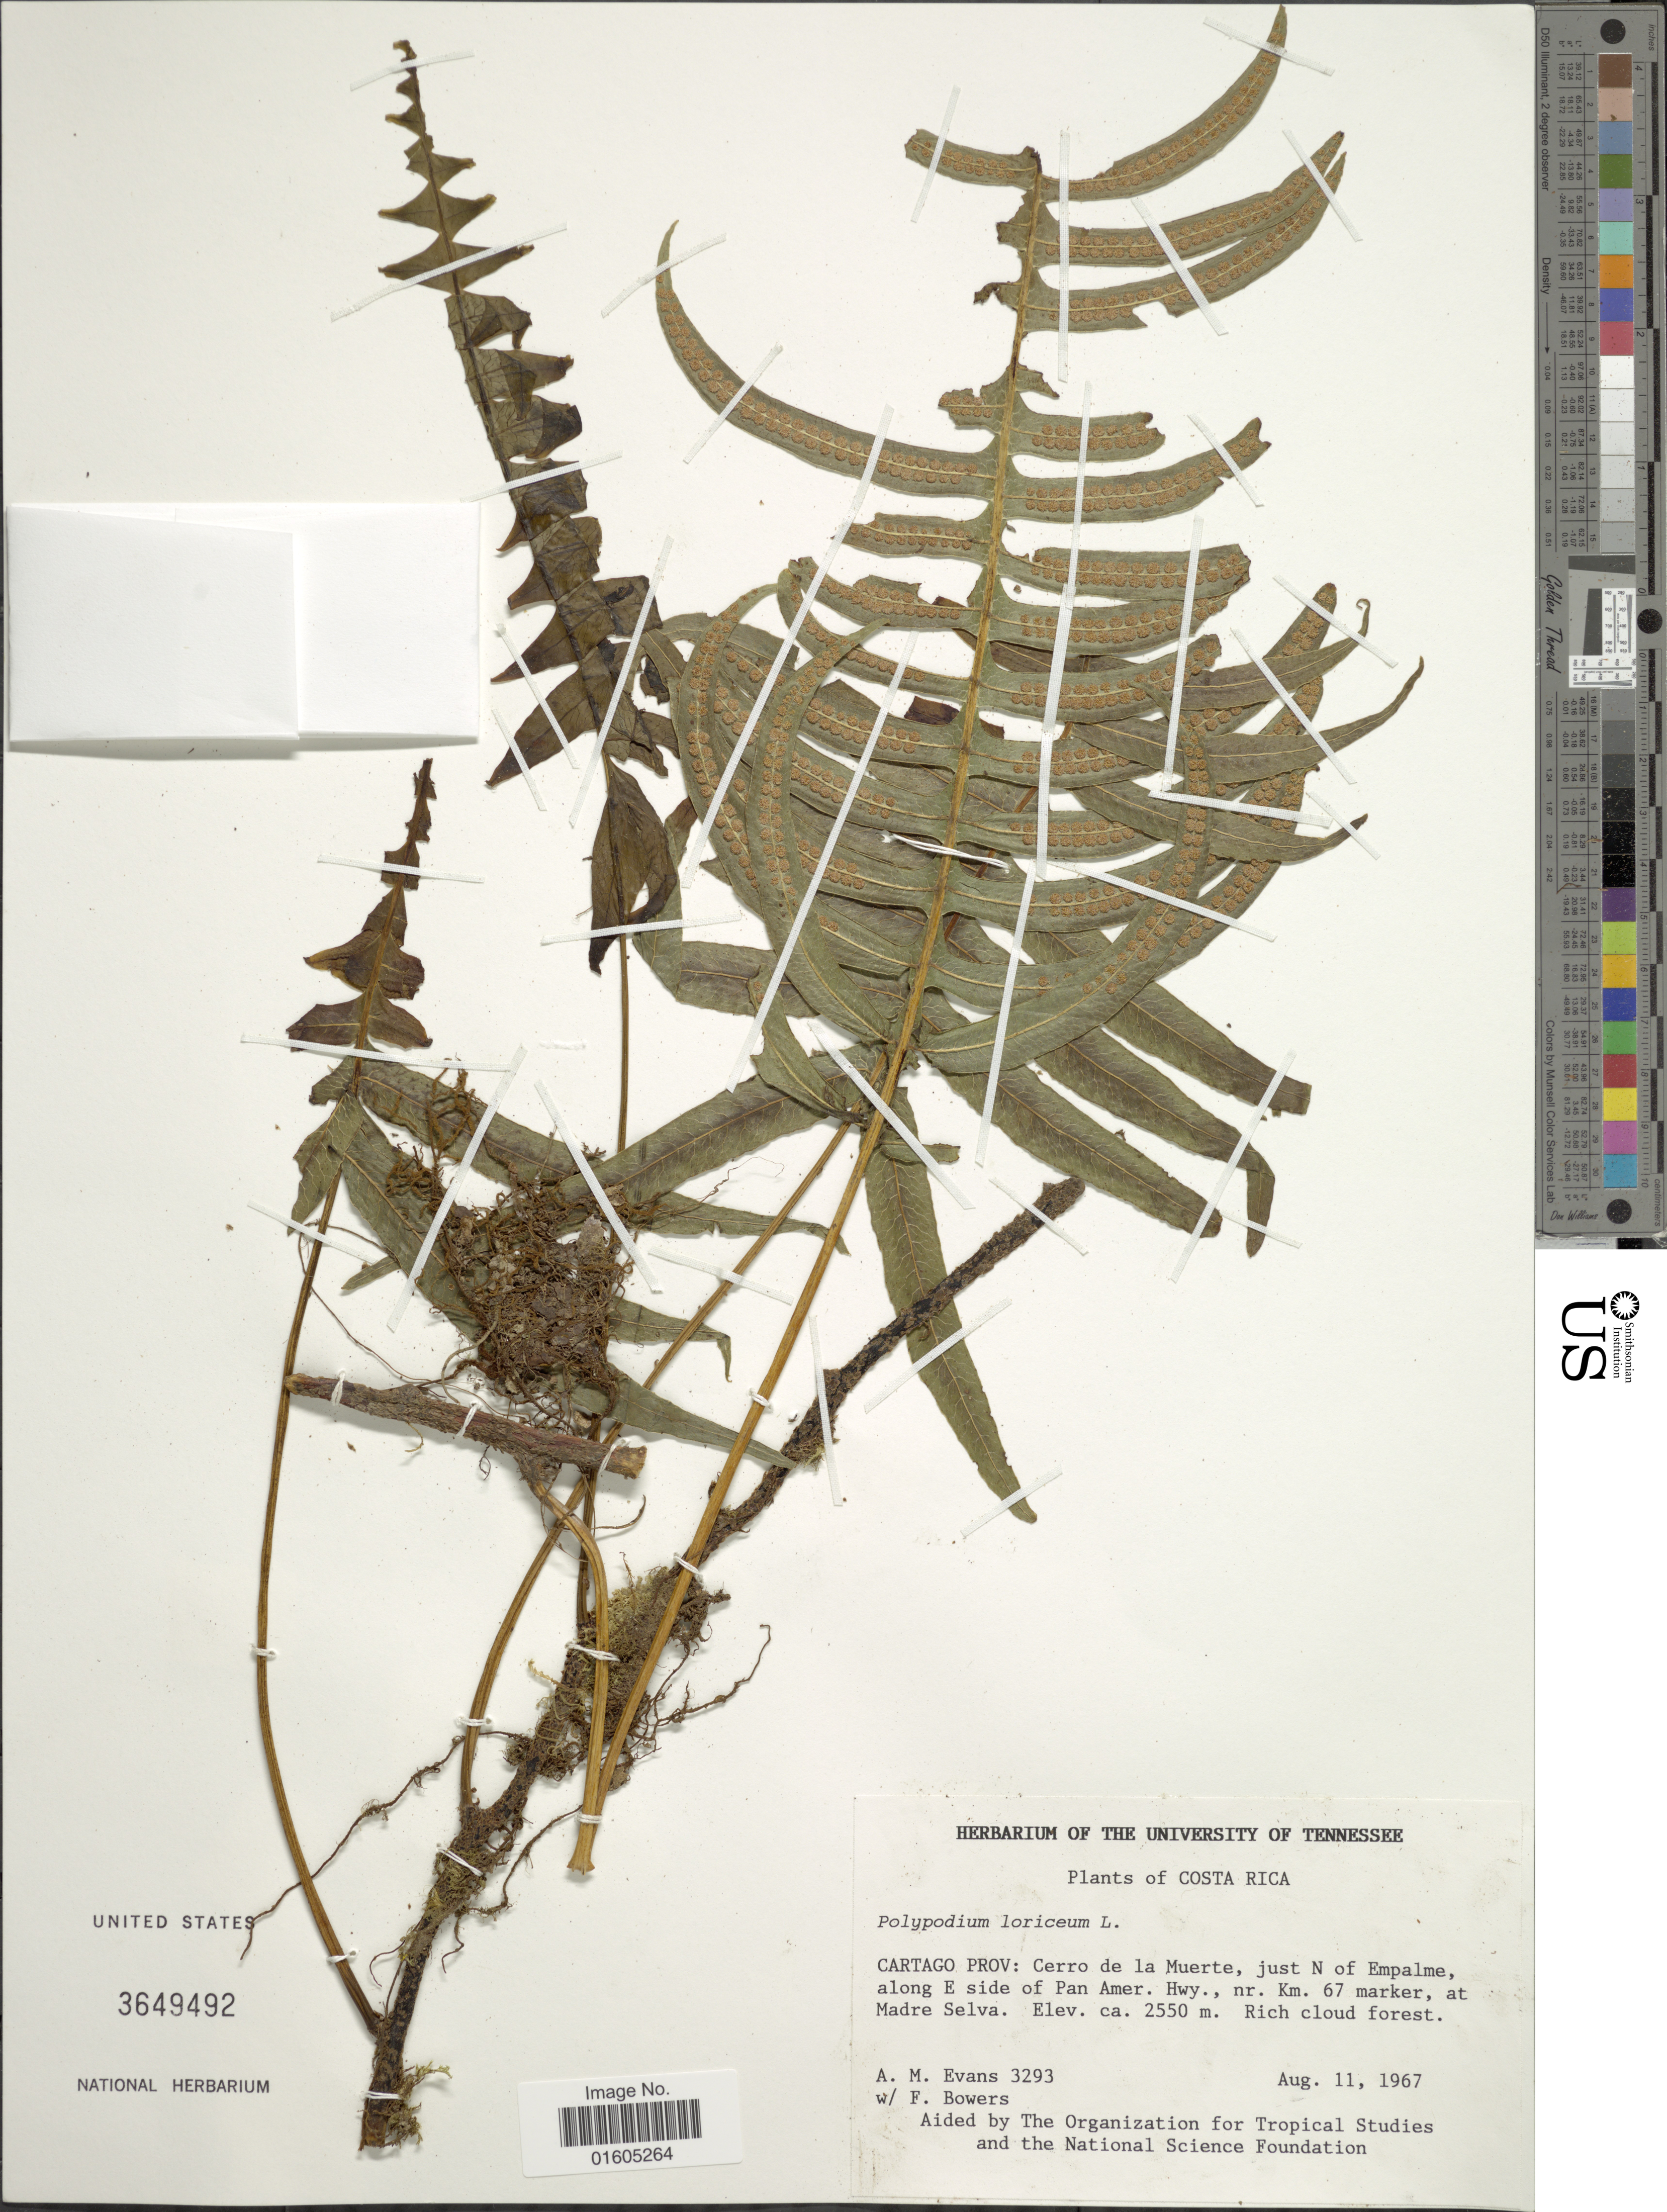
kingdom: Plantae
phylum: Tracheophyta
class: Polypodiopsida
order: Polypodiales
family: Polypodiaceae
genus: Serpocaulon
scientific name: Serpocaulon loriceum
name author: (L.) A.R. Sm.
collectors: A. M. Evans & F. Bowers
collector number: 3293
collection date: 1967-08-11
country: Costa Rica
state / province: Cartago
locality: Costa Rica. Cartago Prov. Cerro de la Muerte, just N of Empalme, along E side of Pan Amer. Hwy., nr. Km. 67 marker, at Madre Selva. Rich cloud forest.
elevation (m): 2550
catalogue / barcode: US 3649492